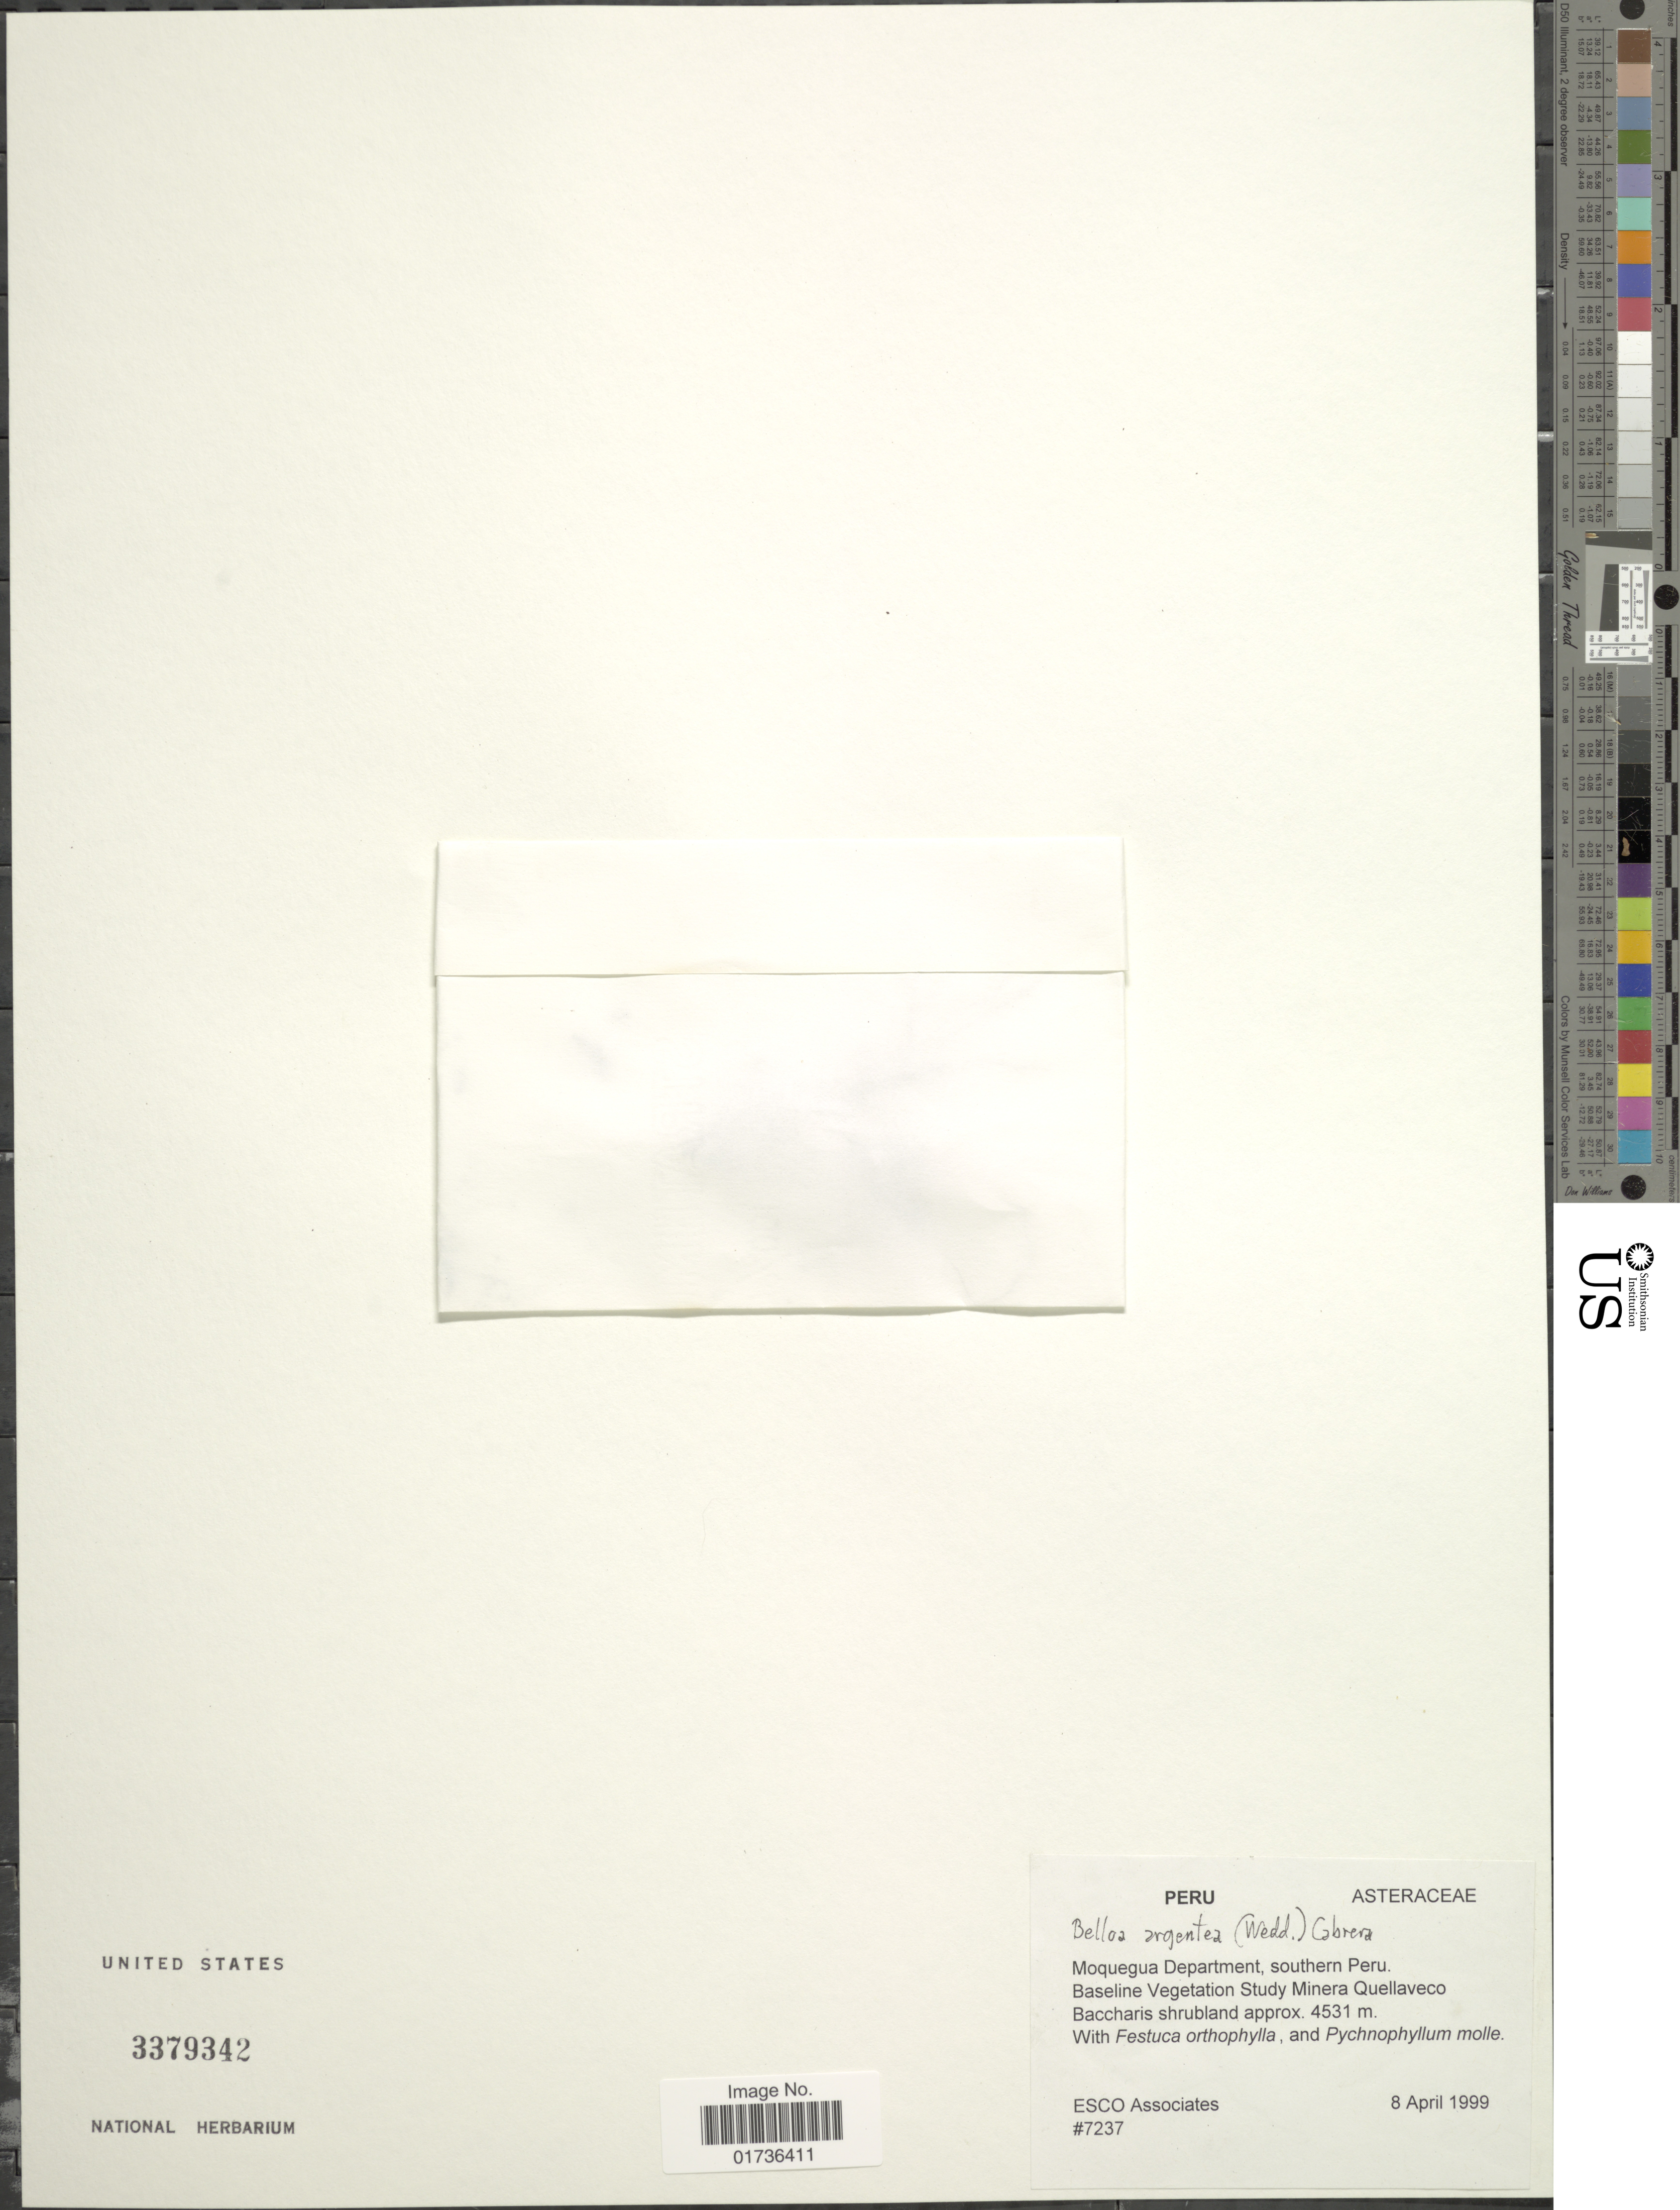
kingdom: Plantae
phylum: Tracheophyta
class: Magnoliopsida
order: Asterales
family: Asteraceae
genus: Belloa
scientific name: Belloa argentea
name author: (Wedd.) Cabrera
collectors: ESCO Associates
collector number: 7237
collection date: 1999-04-08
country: Peru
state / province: Moquegua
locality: Moquegua Department, southern Peru, Baseline Vegetation Study Minera Quellaveco, Baccharis shrubland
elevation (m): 4531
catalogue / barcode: US 3379342